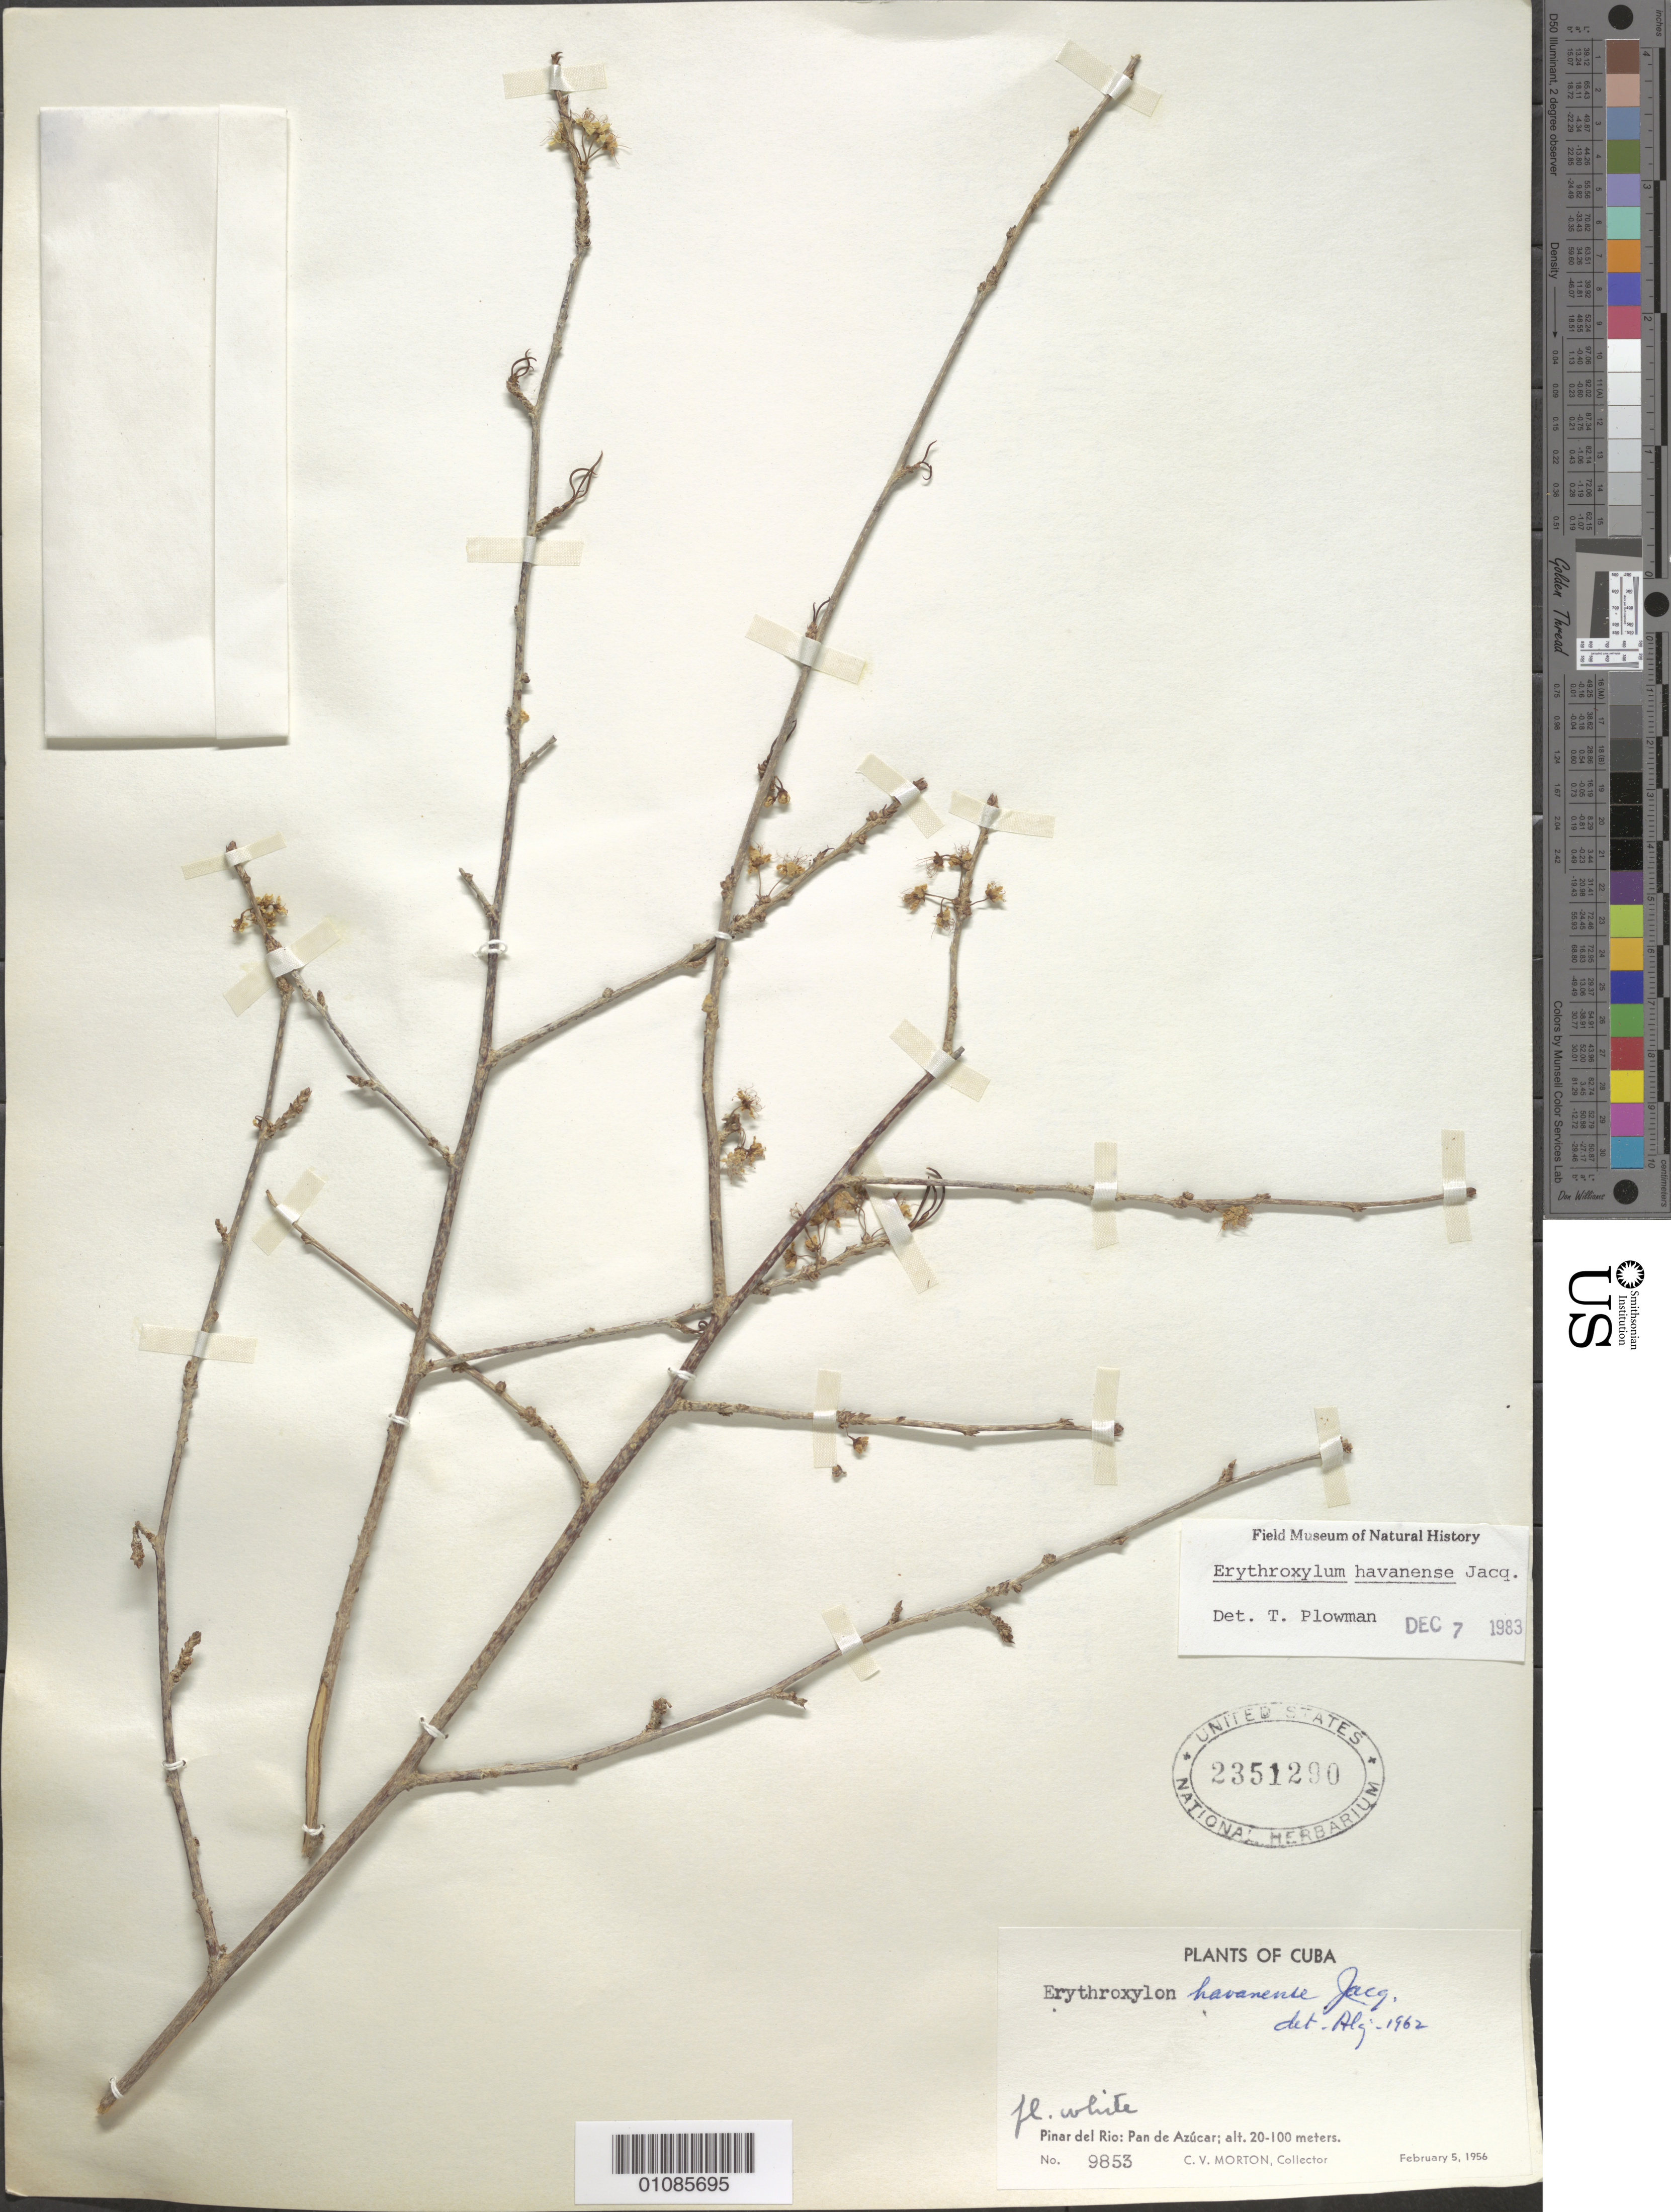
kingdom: Plantae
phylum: Tracheophyta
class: Magnoliopsida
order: Malpighiales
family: Erythroxylaceae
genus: Erythroxylum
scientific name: Erythroxylum havanense var. havanense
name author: Jacq.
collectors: C. V. Morton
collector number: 9853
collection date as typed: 05 Feb 1956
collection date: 1956-02-05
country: Cuba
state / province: Pinar del Rio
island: Cuba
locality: Pinar del Rio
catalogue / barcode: US 2351290